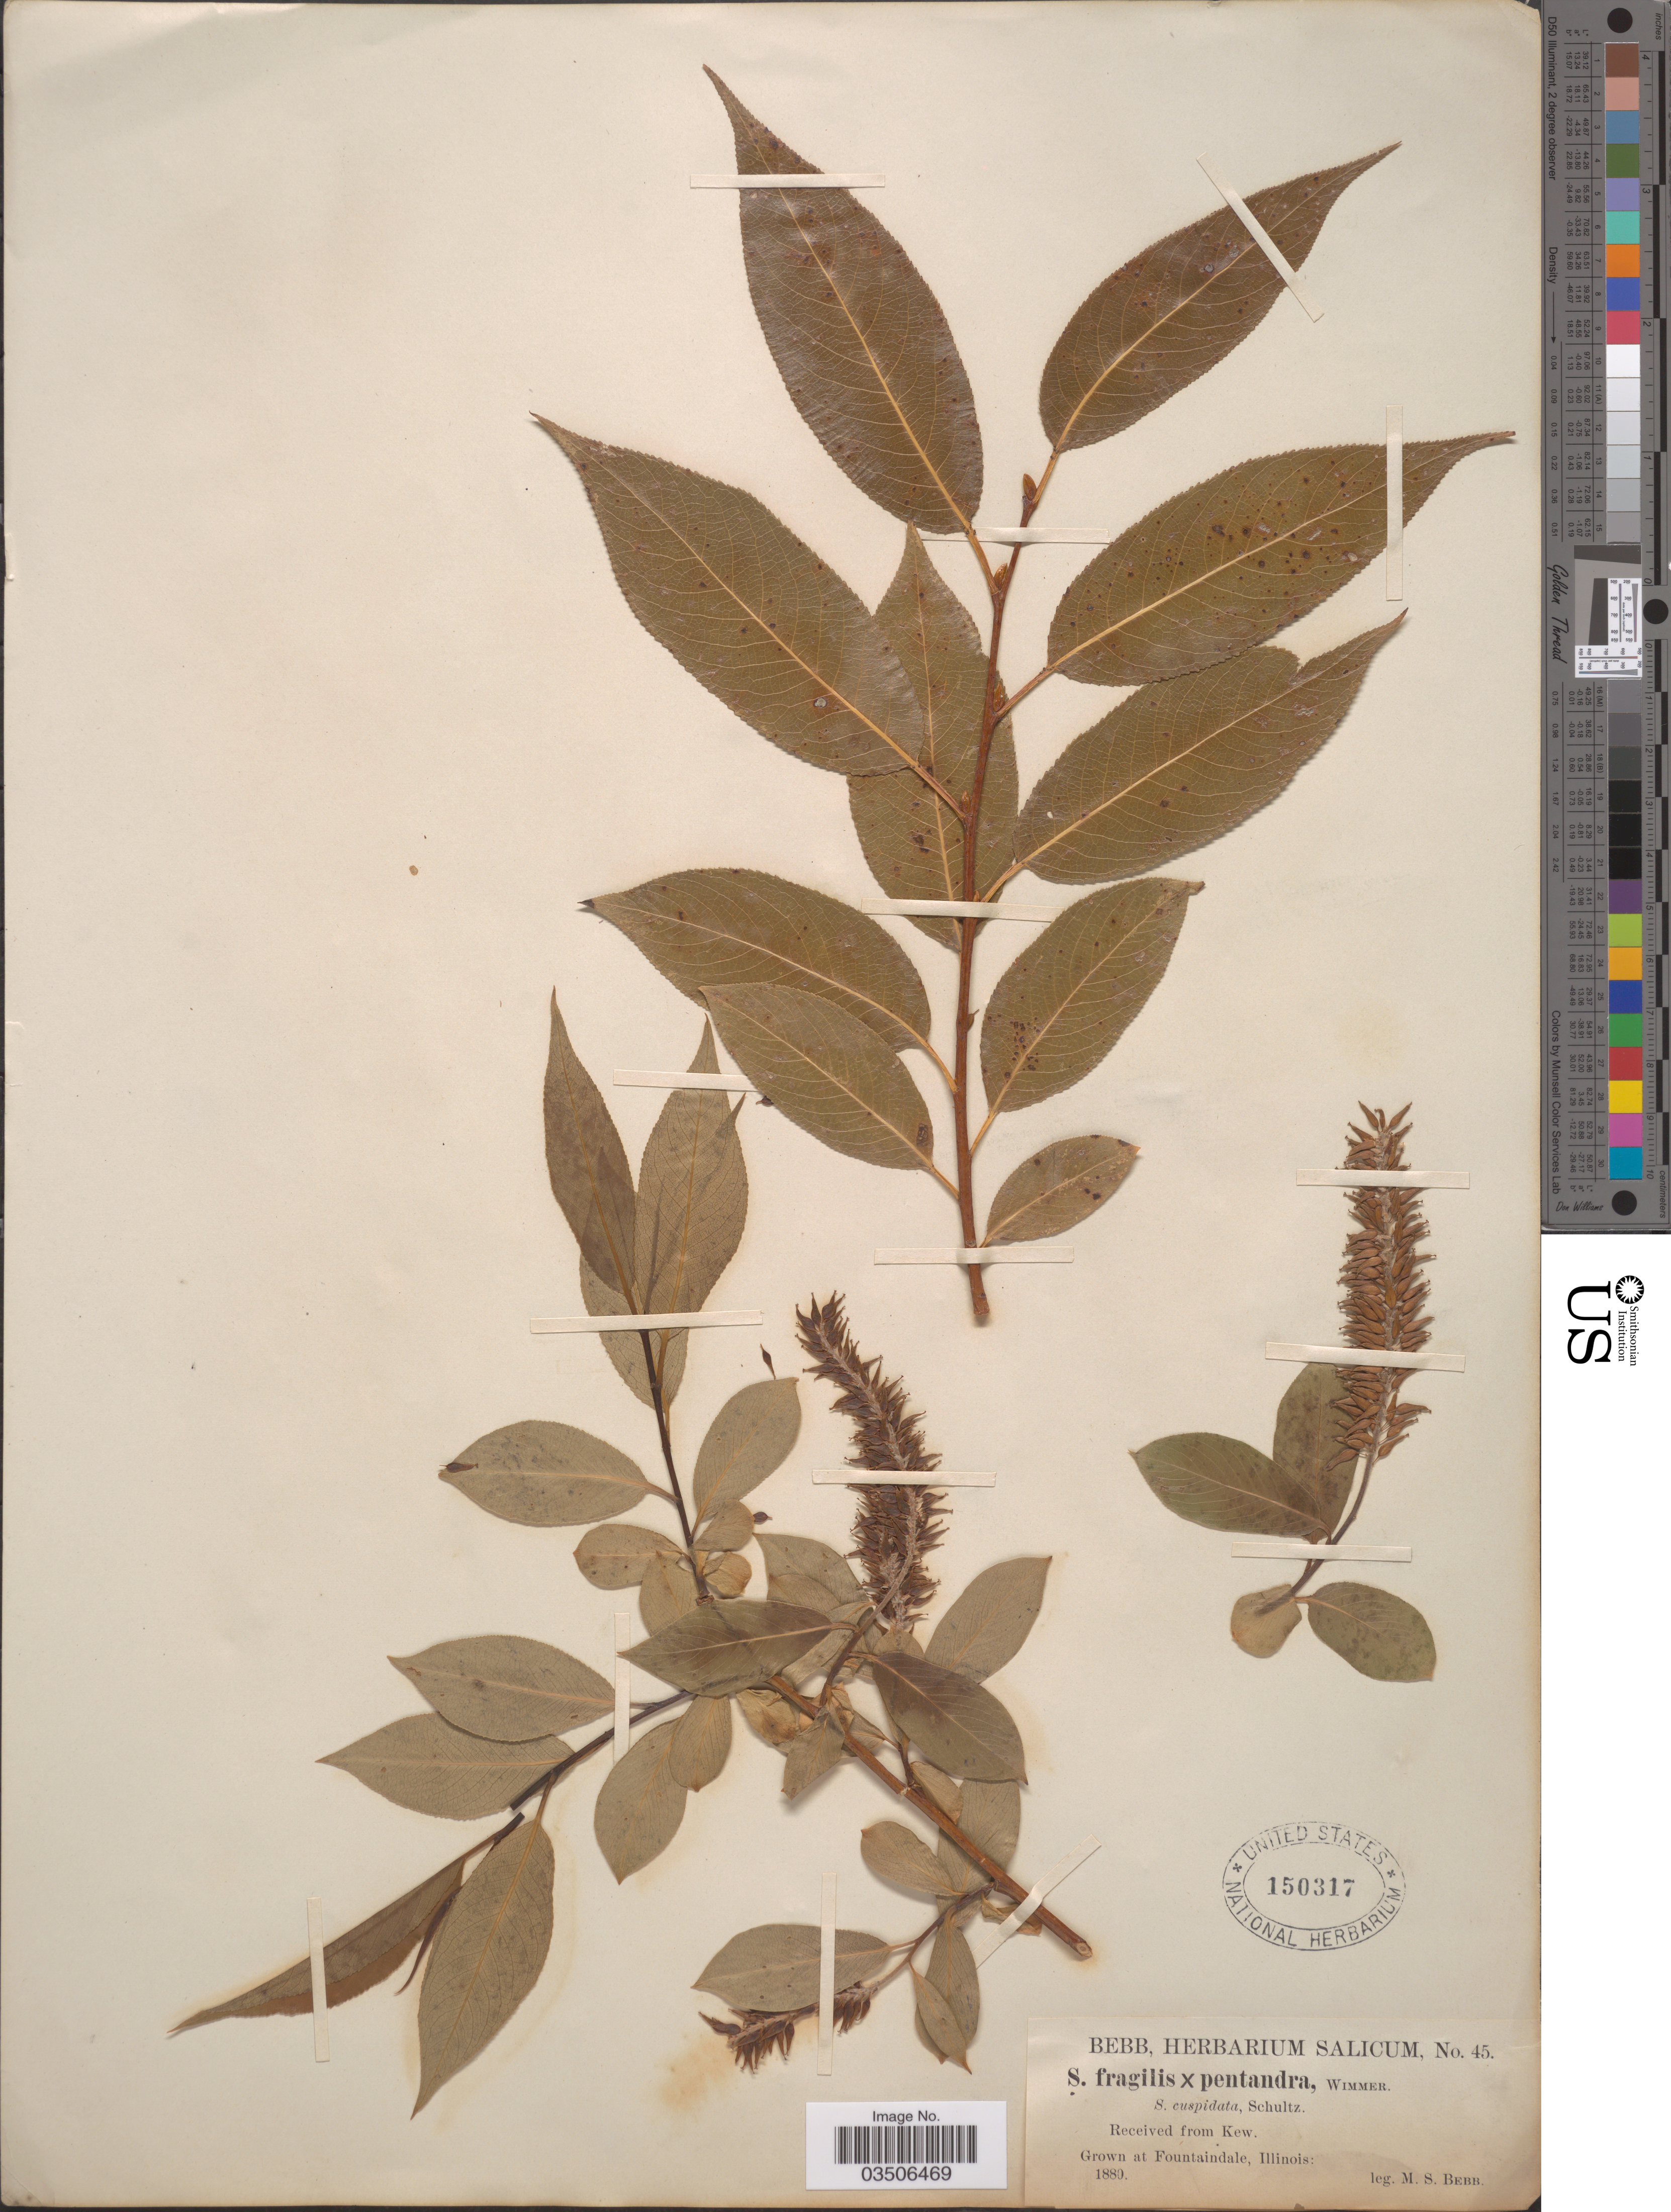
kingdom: Plantae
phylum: Tracheophyta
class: Magnoliopsida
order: Malpighiales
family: Salicaceae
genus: Salix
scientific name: Salix fragilis x S. pentandra L.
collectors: M. Bebb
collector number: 45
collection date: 1880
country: United States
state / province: Illinois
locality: Grown at Fountaindale.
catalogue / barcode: US 150317